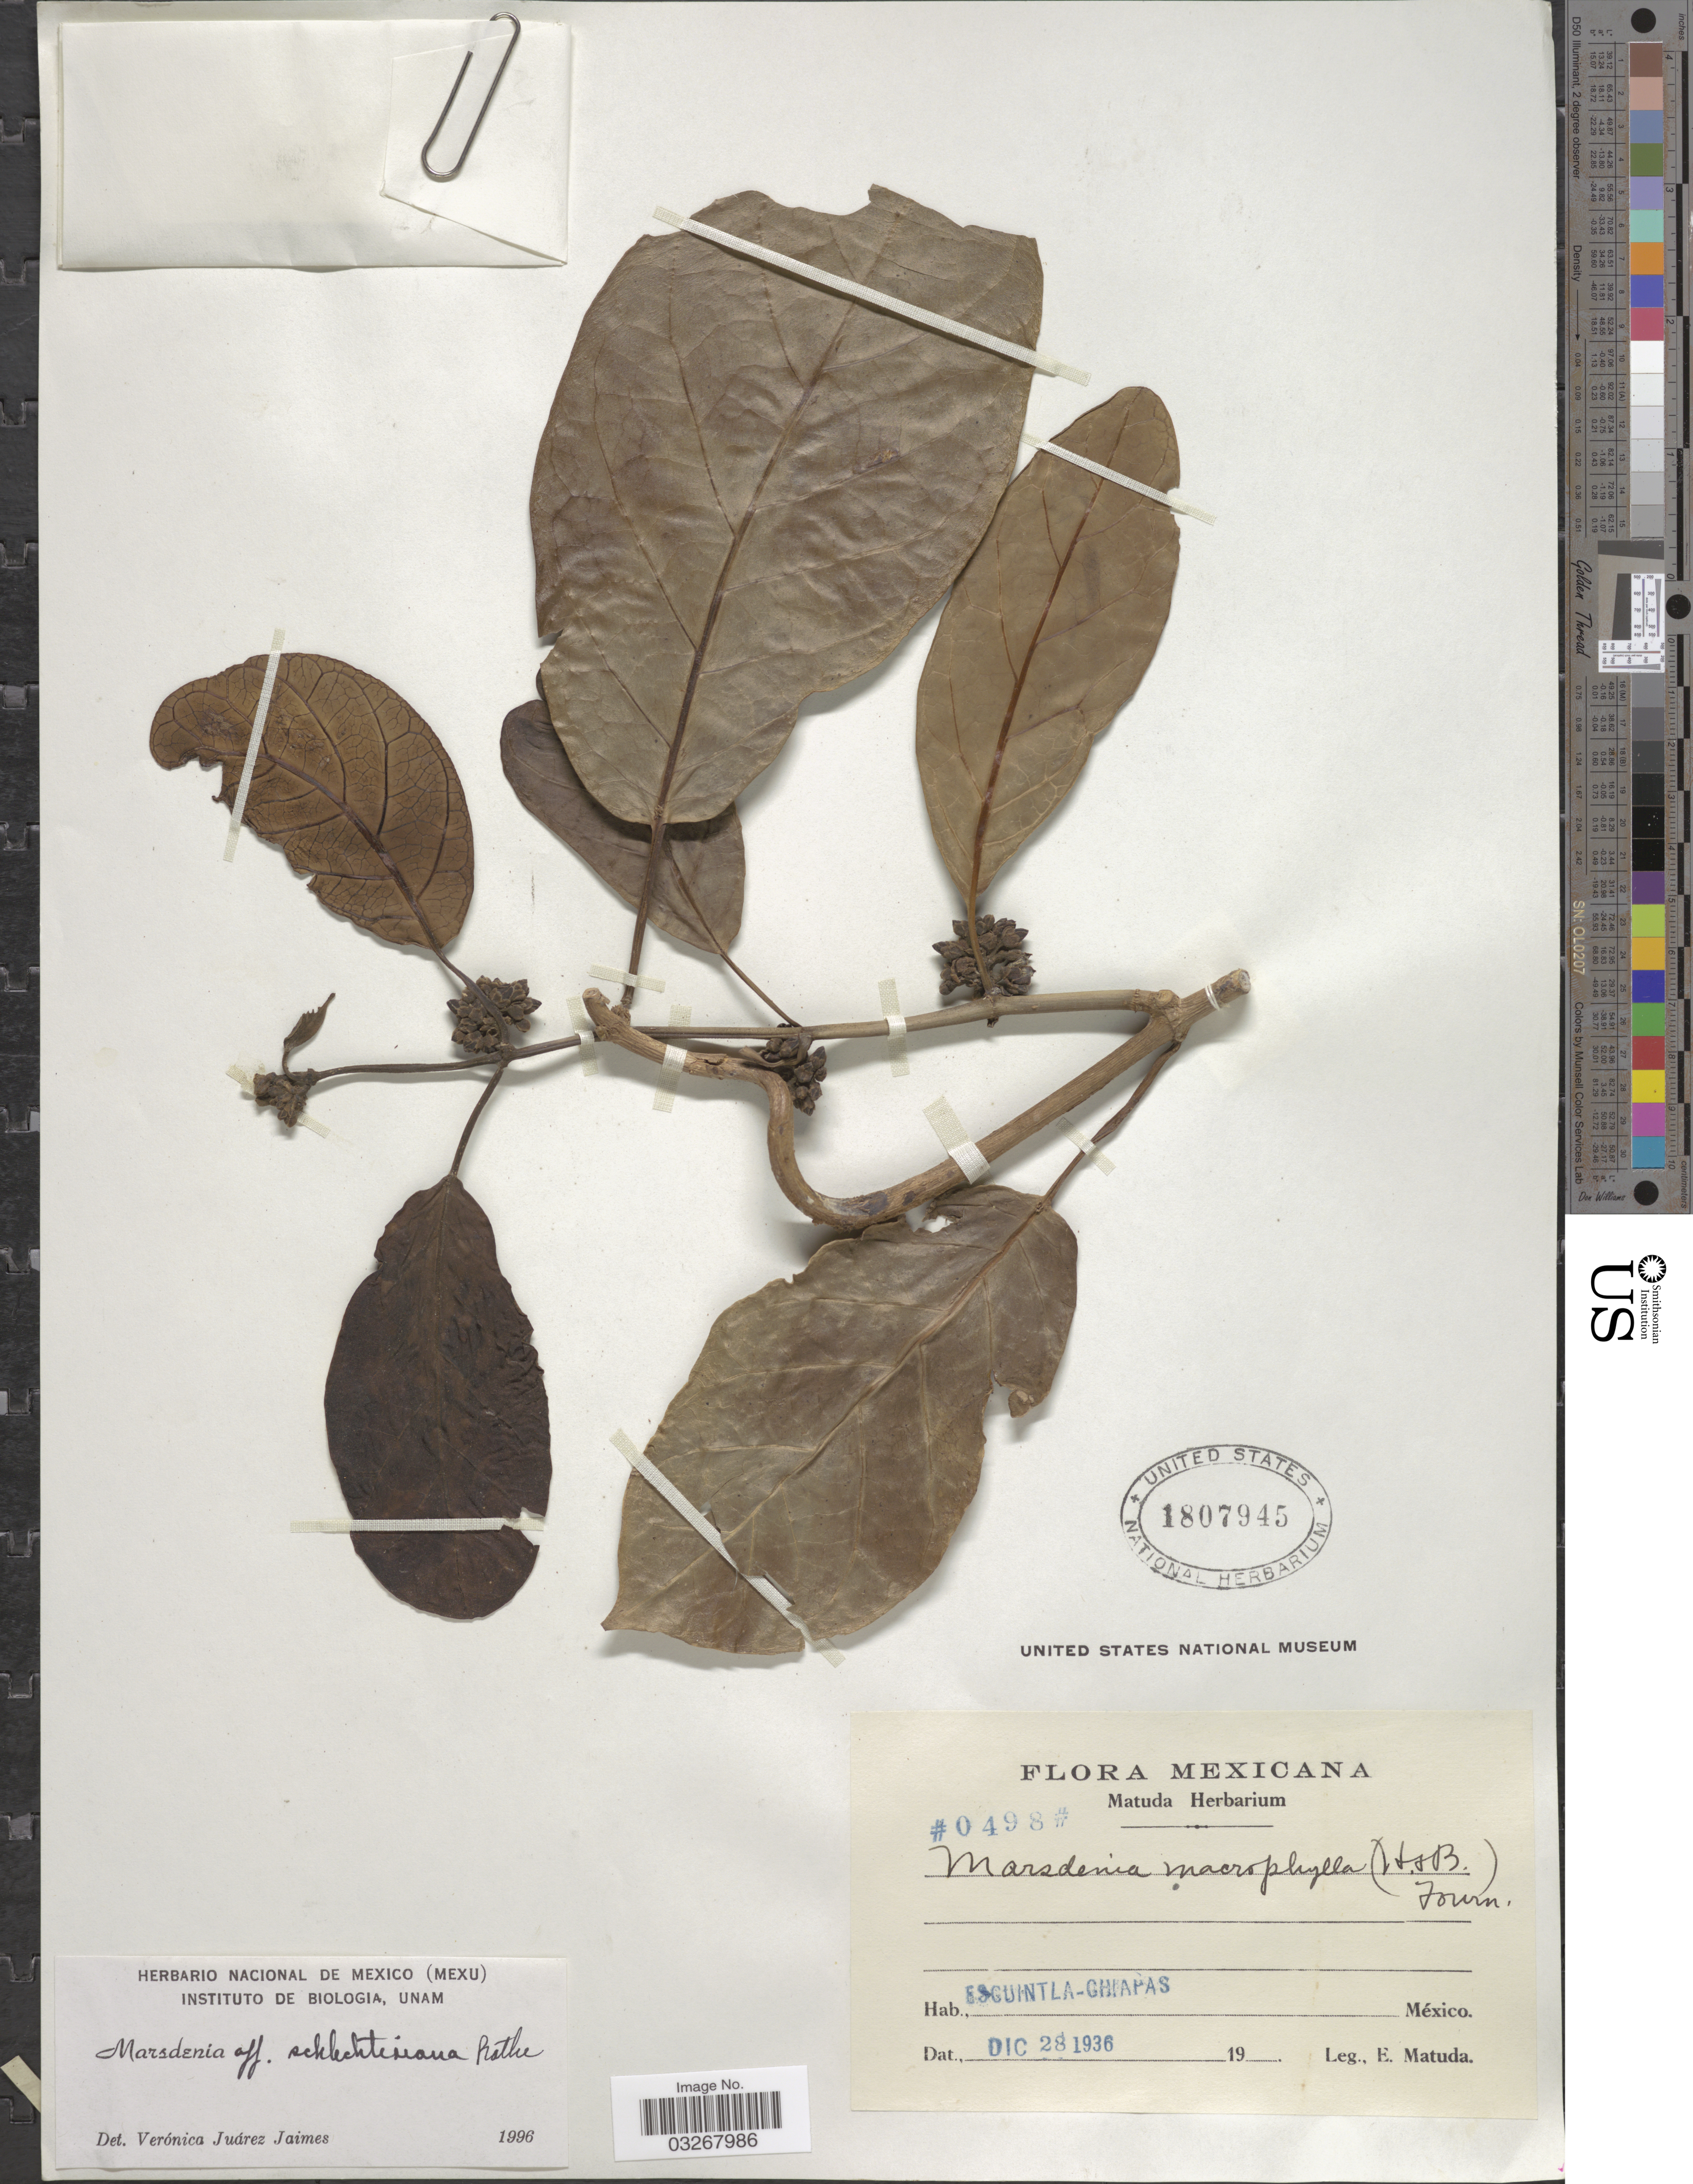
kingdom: Plantae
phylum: Tracheophyta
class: Magnoliopsida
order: Gentianales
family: Apocynaceae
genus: Marsdenia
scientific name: Marsdenia schlechteriana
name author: W. Rothe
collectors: E. Matuda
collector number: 0498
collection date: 1936-12-28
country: Mexico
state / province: Chiapas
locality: Escuintla.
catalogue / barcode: US 1807945